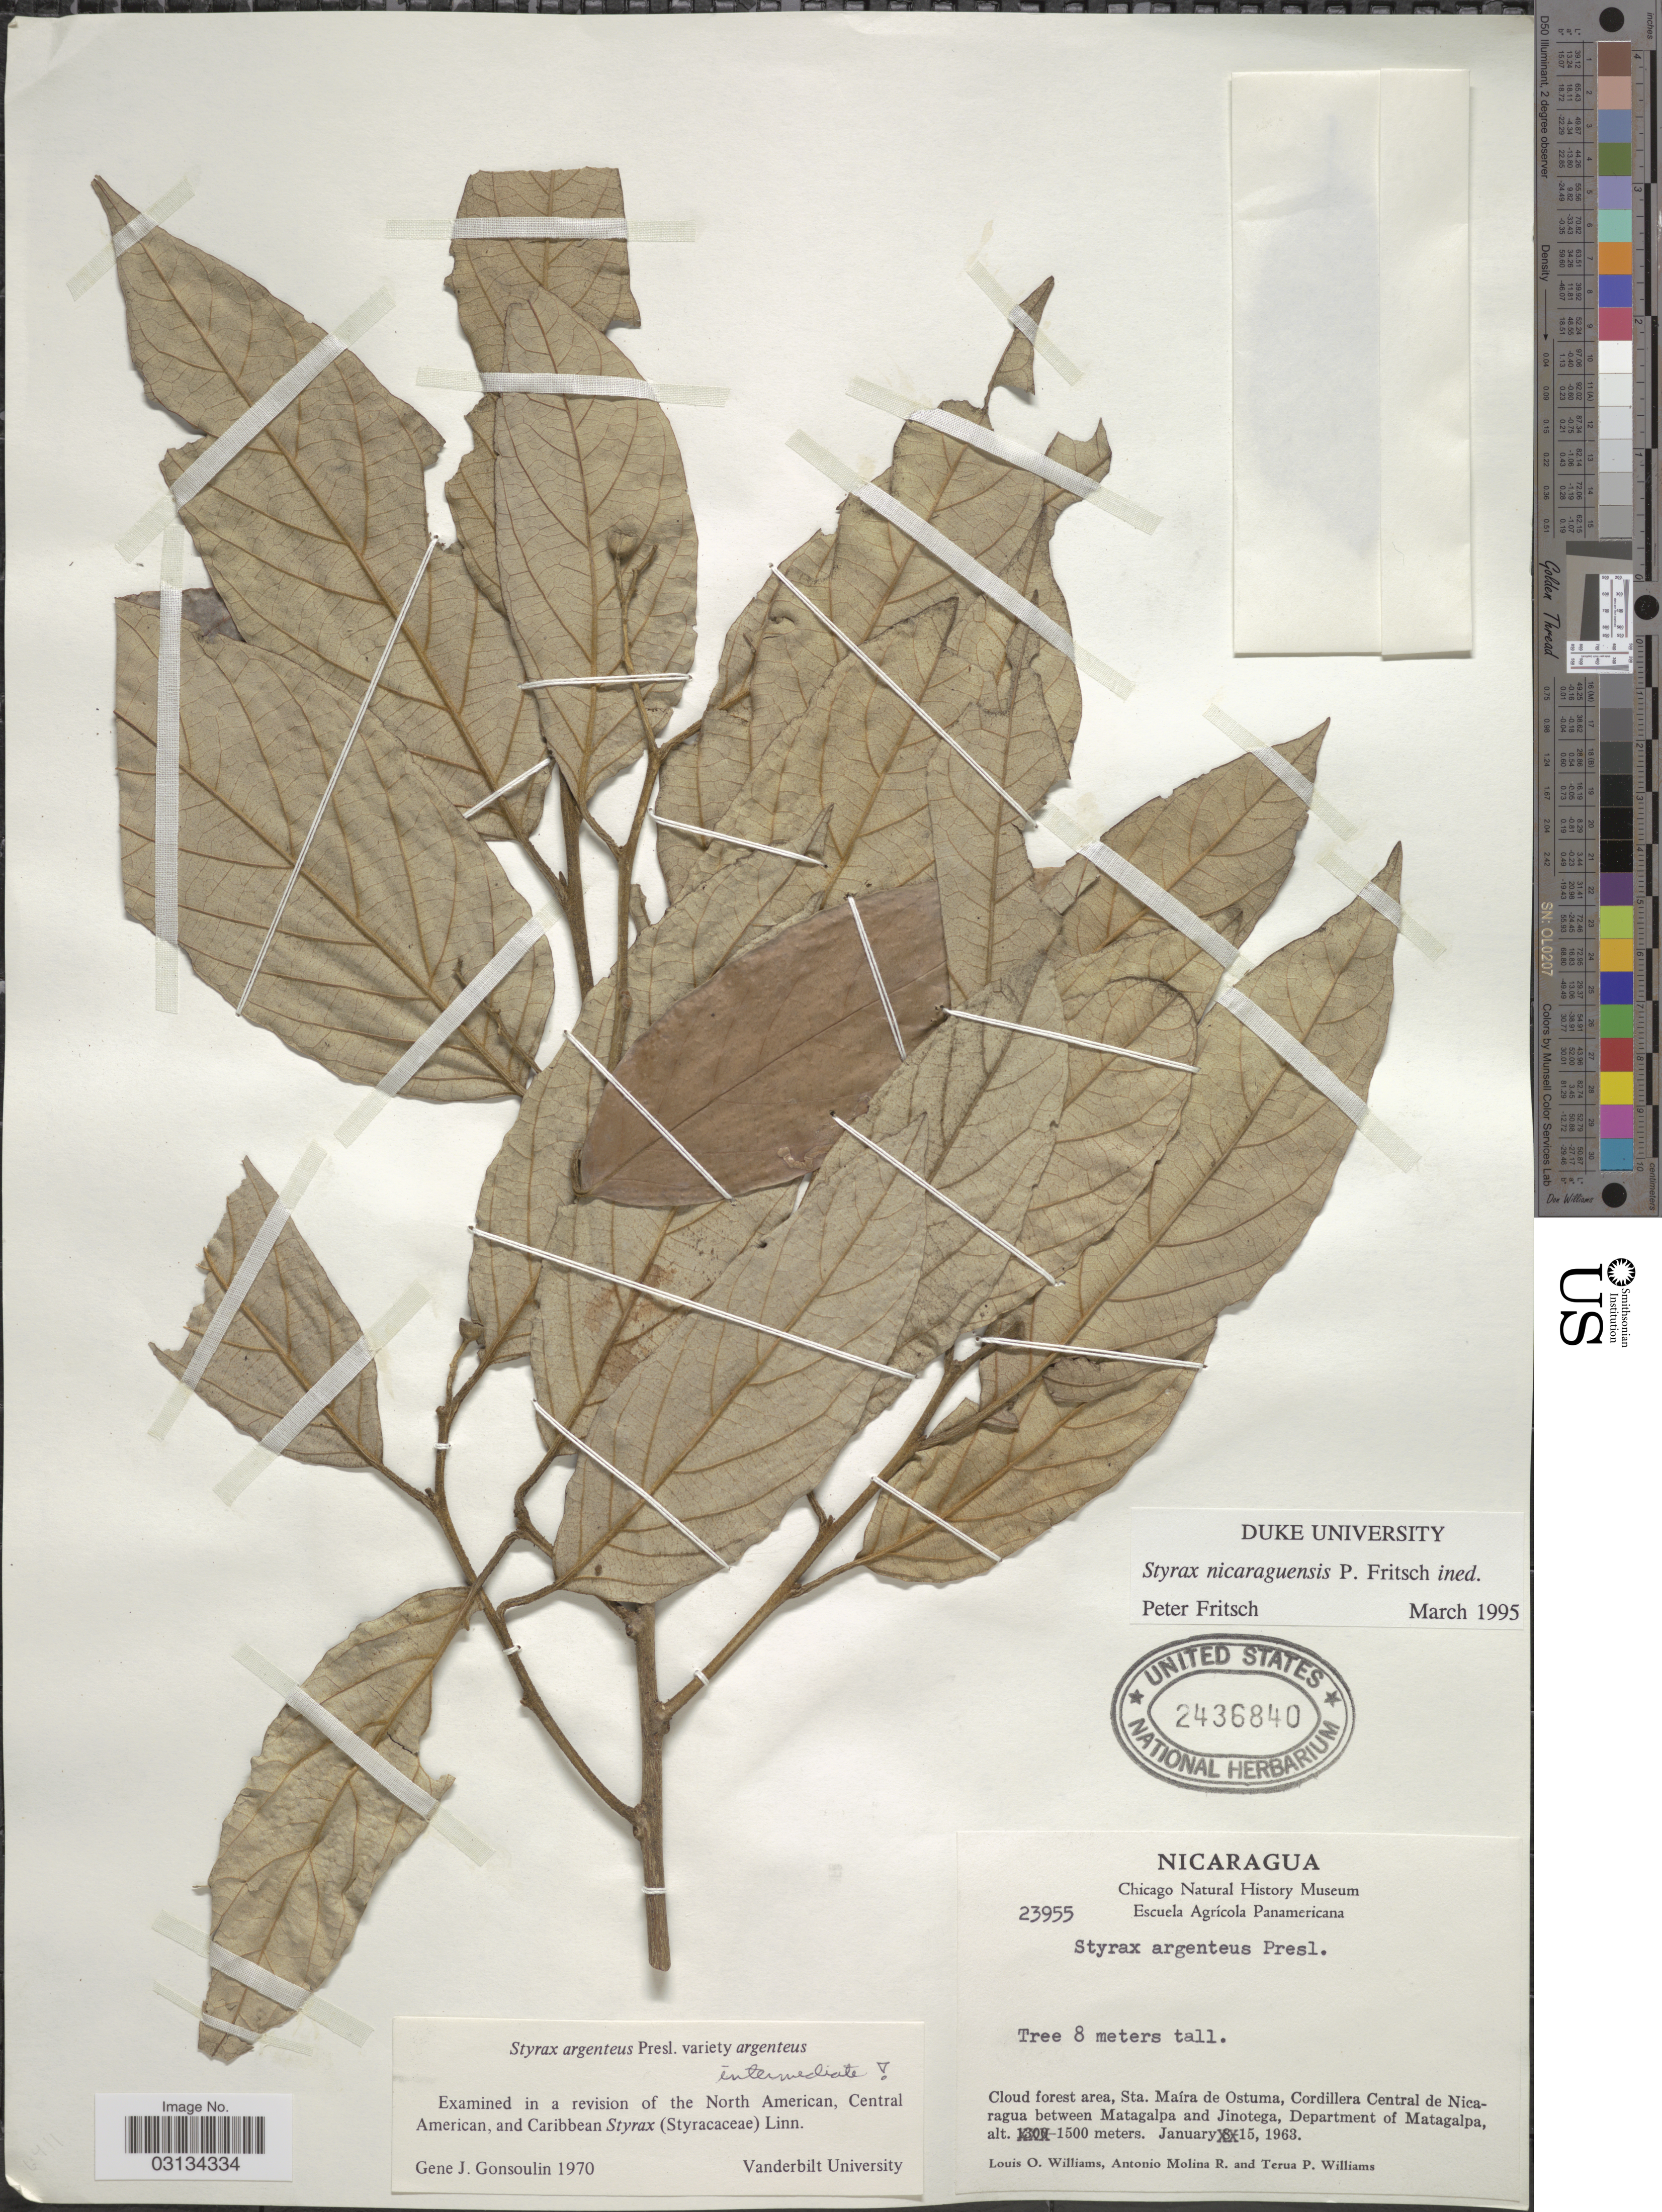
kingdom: Plantae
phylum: Tracheophyta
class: Magnoliopsida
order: Ericales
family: Styracaceae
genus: Styrax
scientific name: Styrax nicaraguensis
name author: P.W. Fritsch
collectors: L. O. Williams, A. Molina R. & T. Williams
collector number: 23955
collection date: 1963-01-15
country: Nicaragua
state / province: Matagalpa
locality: Sta. Maíra de Ostuma, Cordillera Central de Nicaragua between Matagalpa and Jinotega, Department of Matagalpa.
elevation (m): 1500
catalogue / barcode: US 2436840